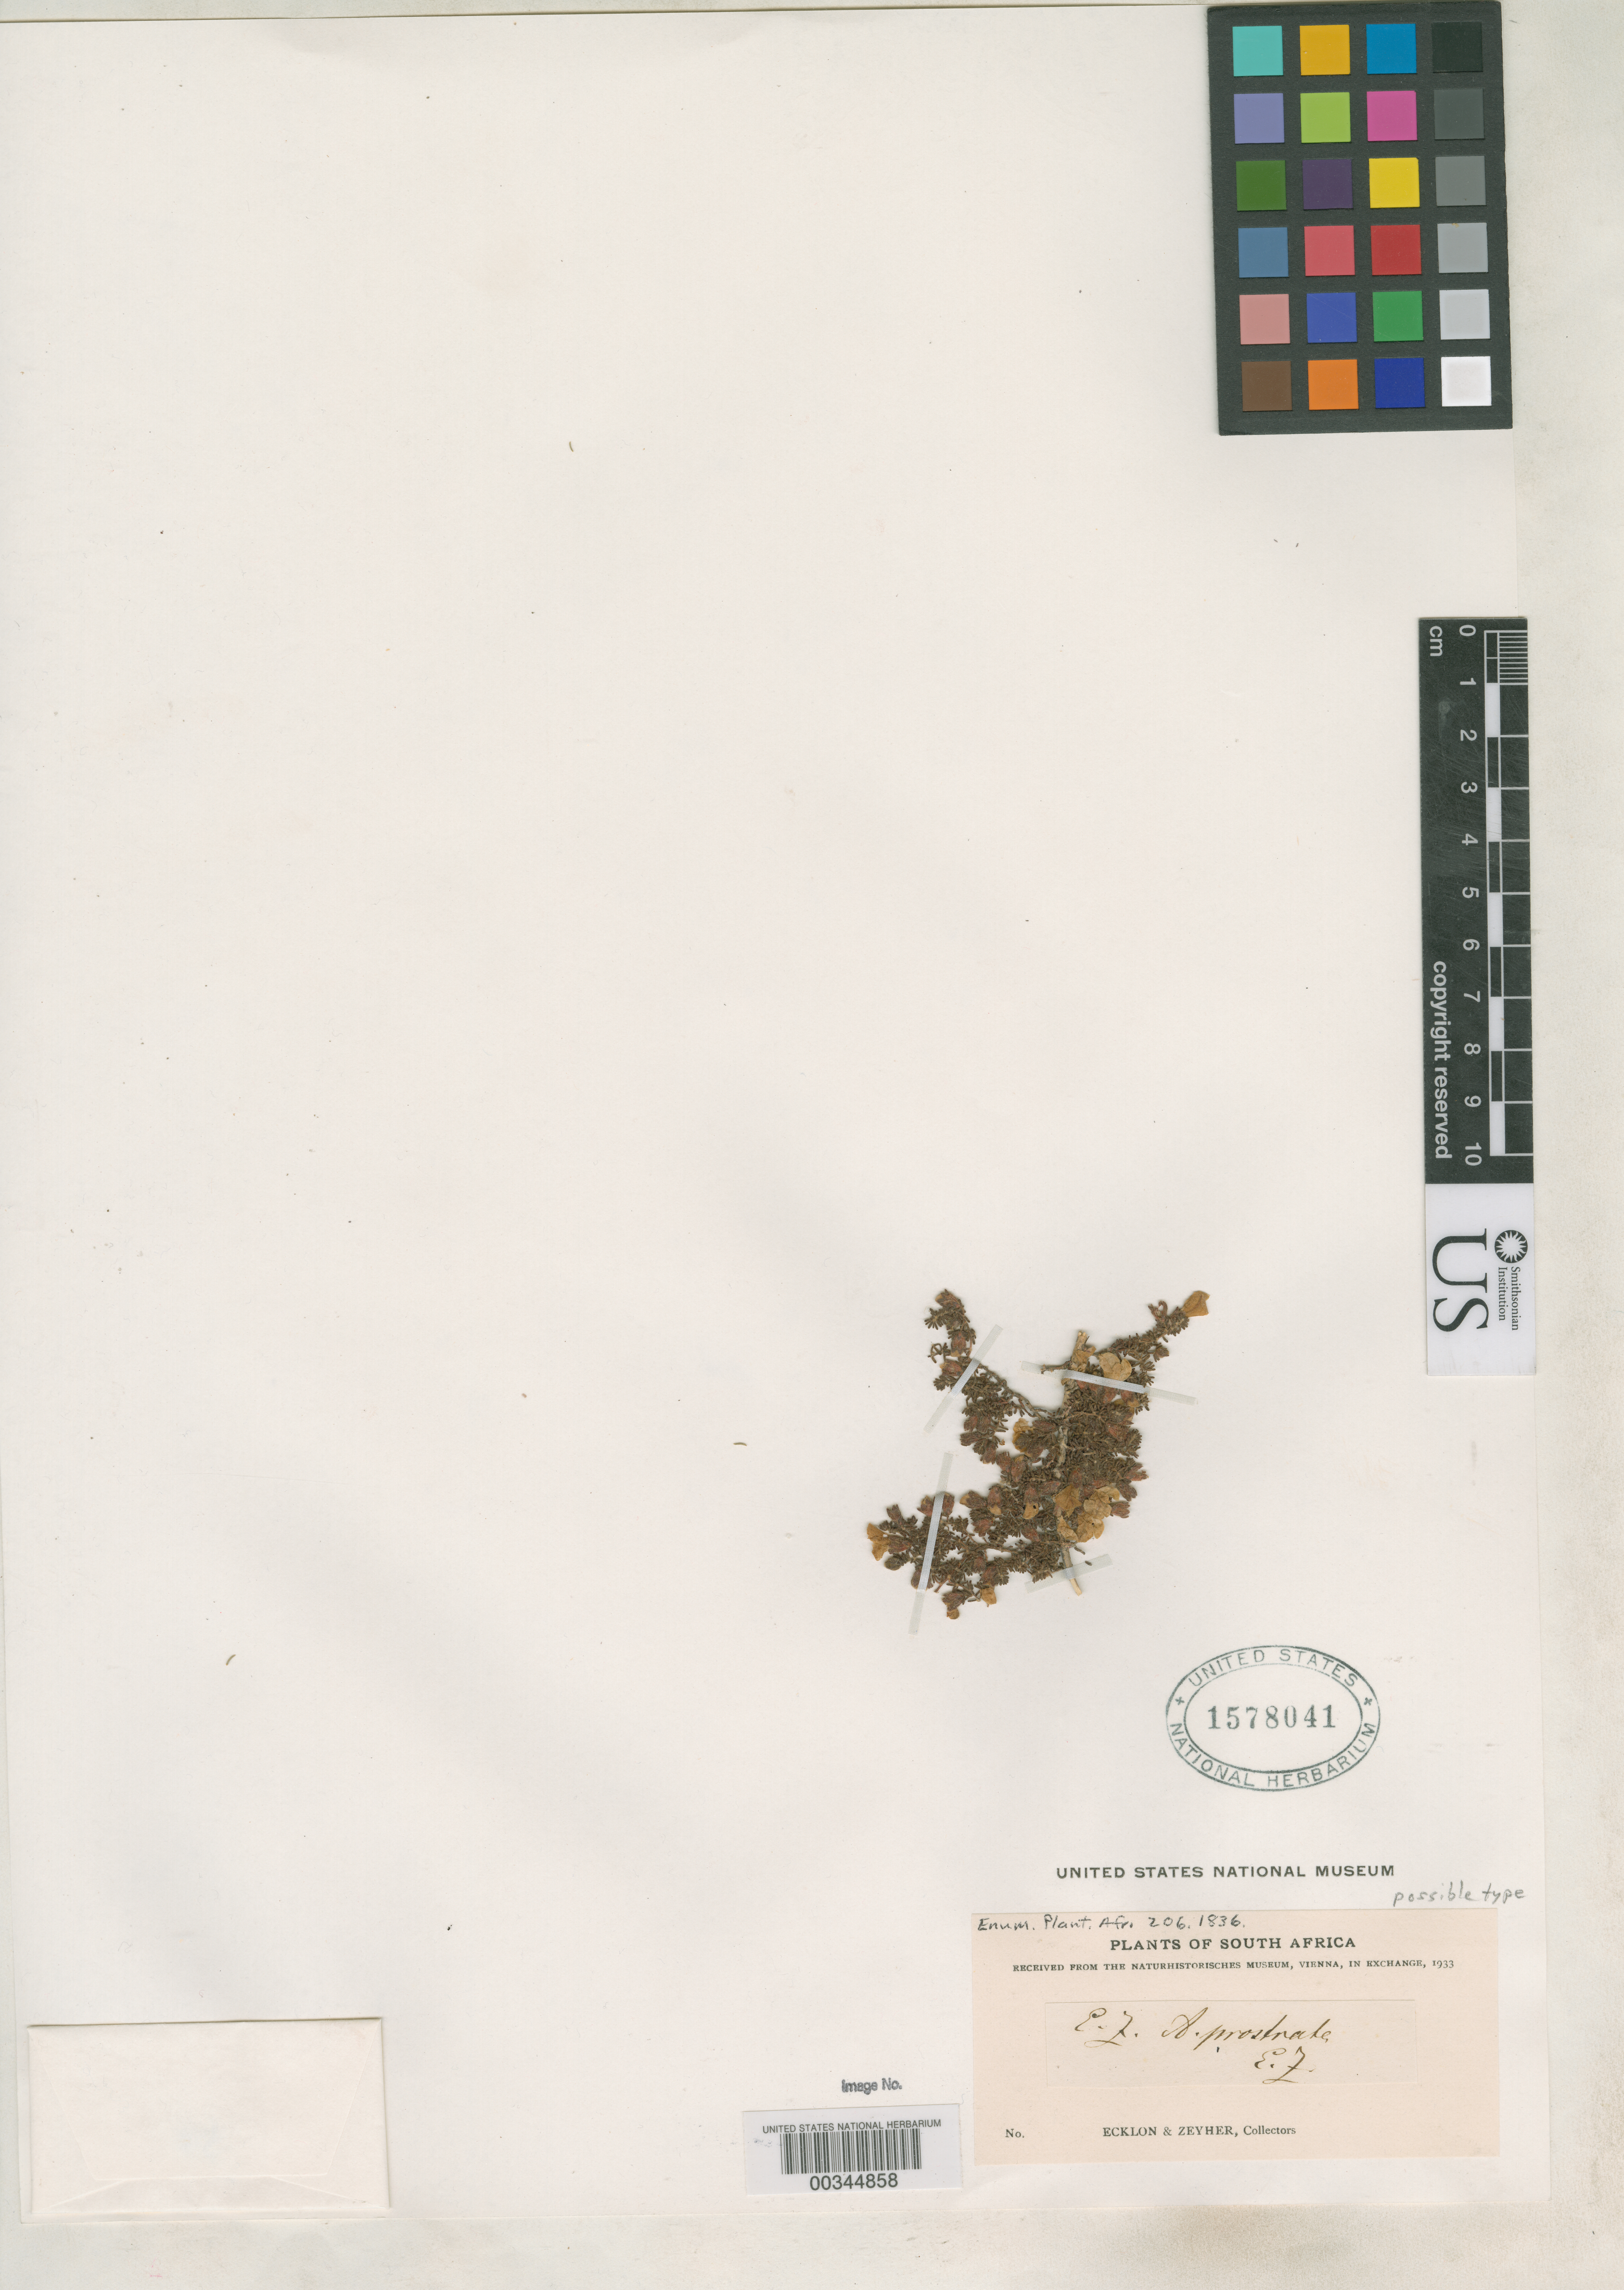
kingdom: Plantae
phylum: Tracheophyta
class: Magnoliopsida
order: Fabales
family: Fabaceae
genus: Aspalathus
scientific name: Aspalathus prostrata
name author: Eckl. & Zeyh.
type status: Possible Type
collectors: C. F. Ecklon & C. Zeyher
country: South Africa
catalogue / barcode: US 1578041